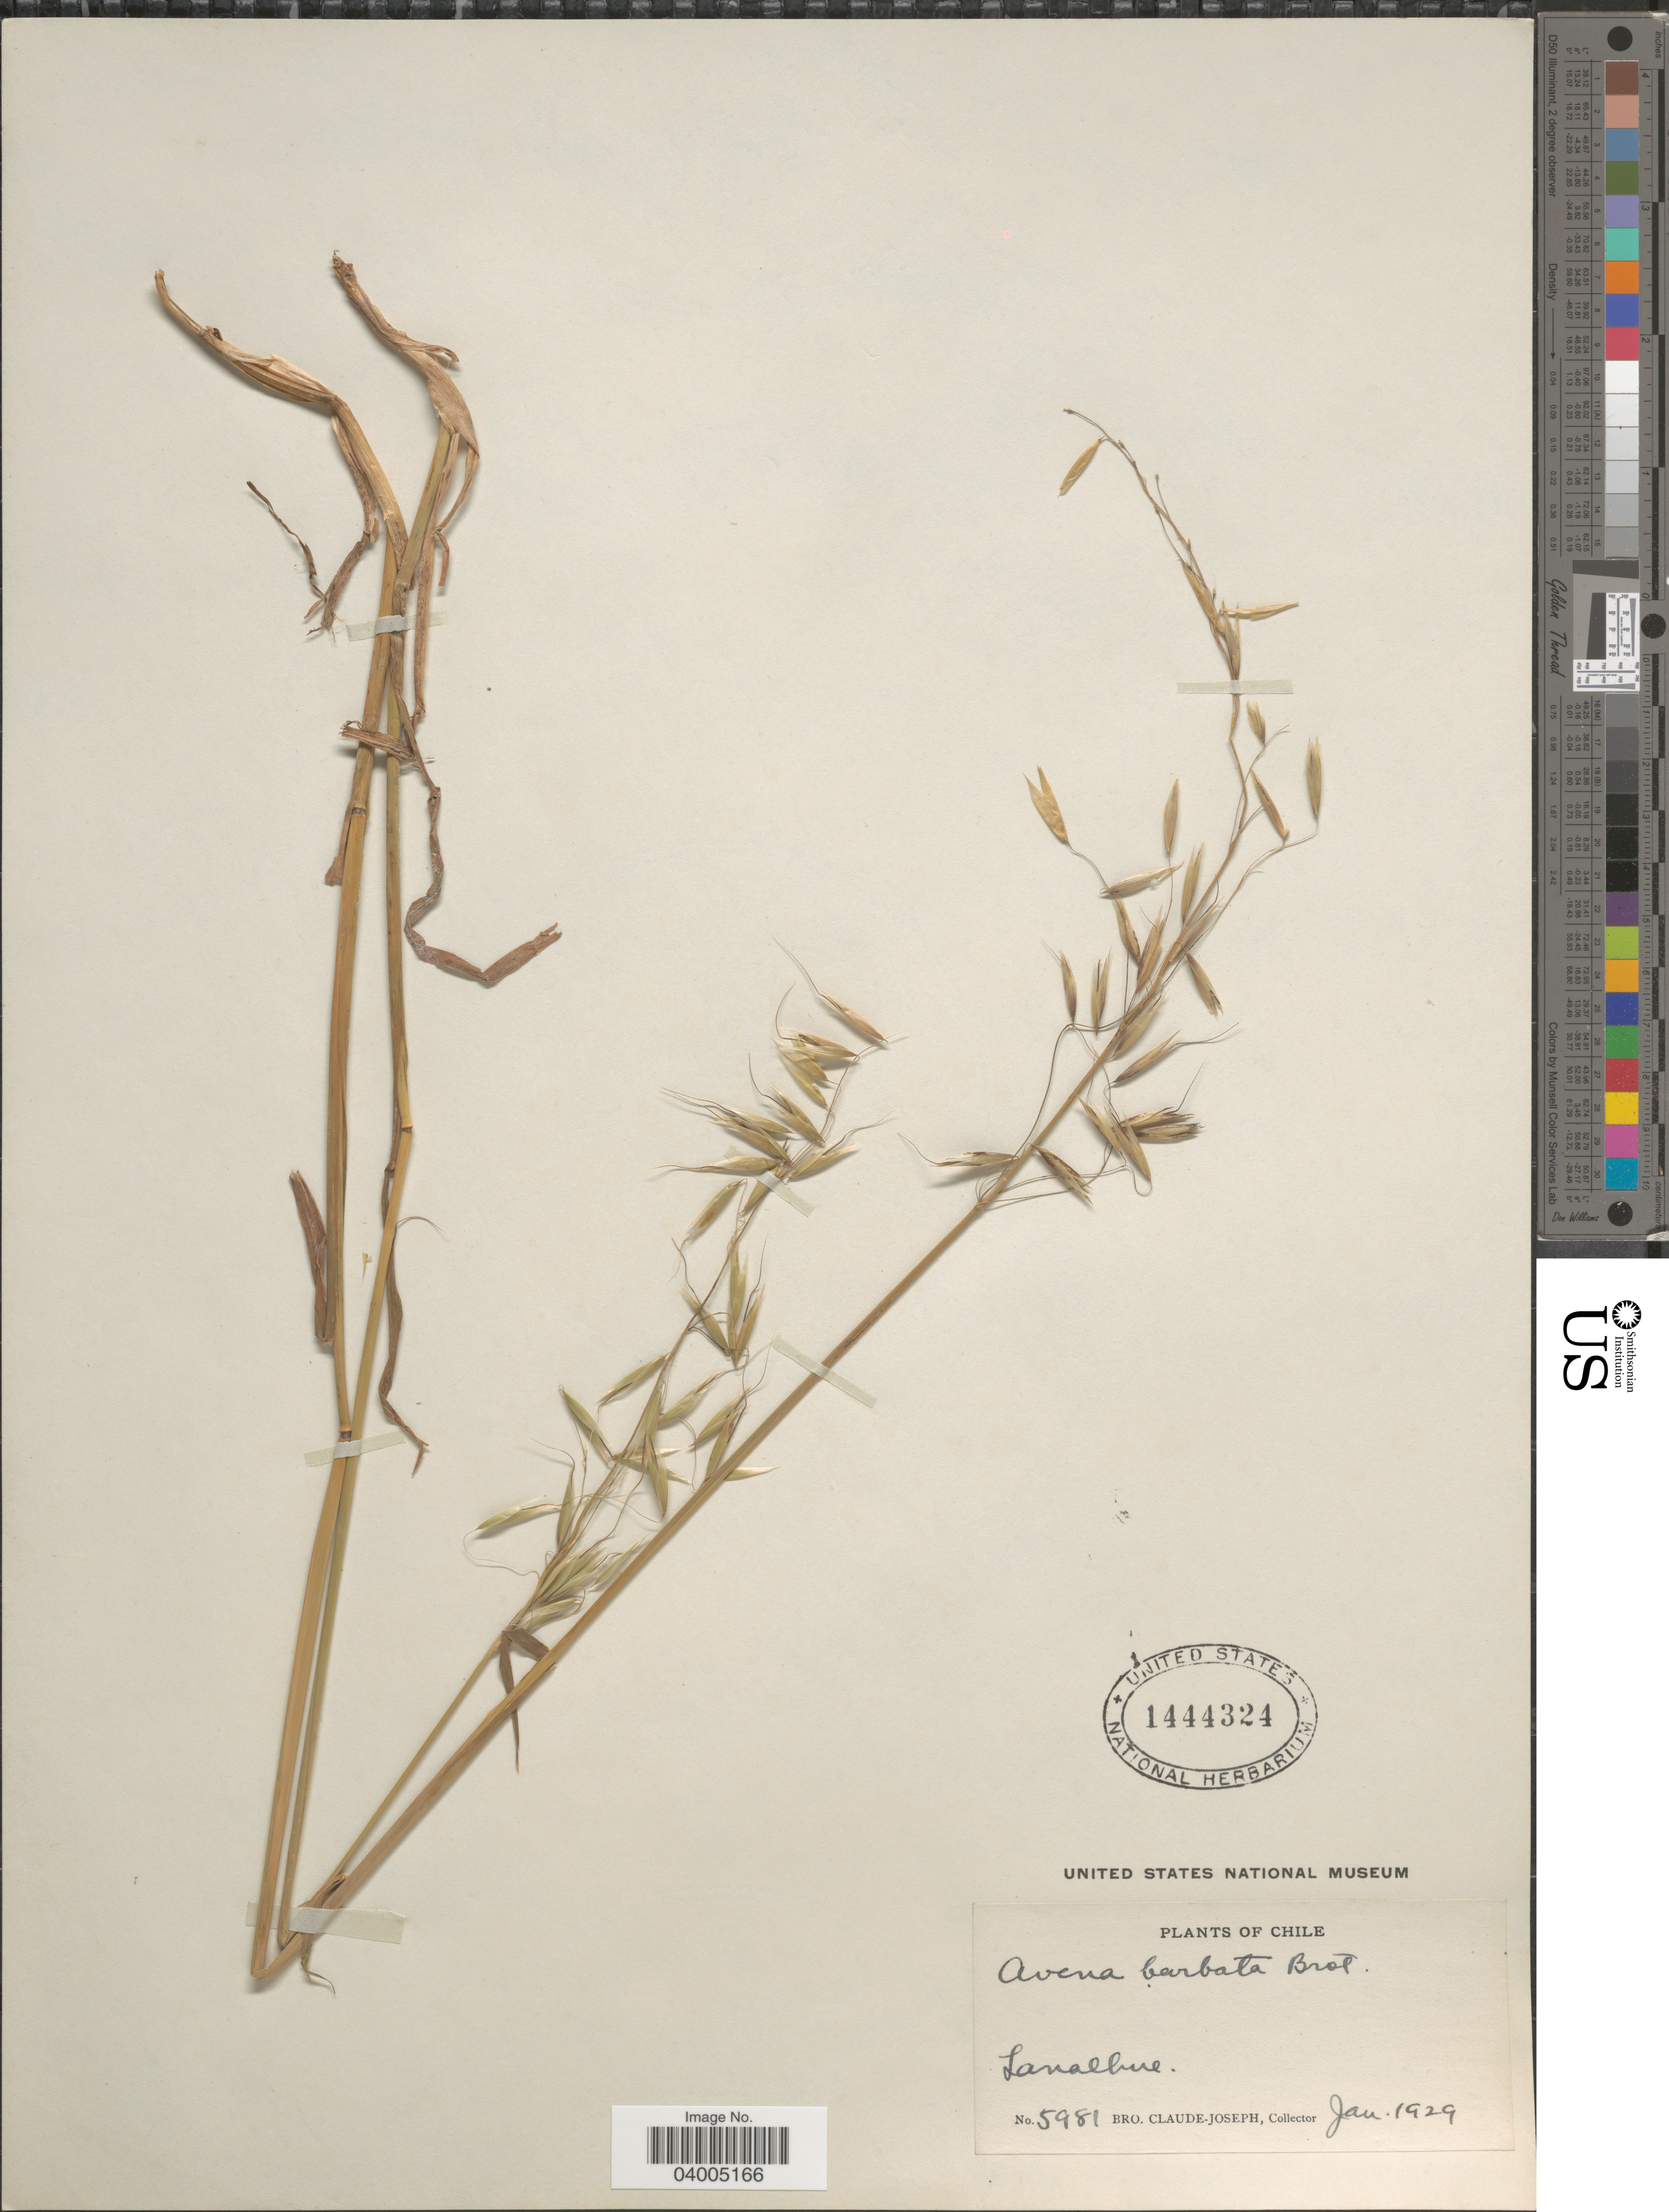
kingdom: Plantae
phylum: Tracheophyta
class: Liliopsida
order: Poales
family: Poaceae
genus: Avena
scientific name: Avena barbata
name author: Pott ex Link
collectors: Bro. Claude-Joseph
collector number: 5981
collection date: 1929-01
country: Chile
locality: Lanalhue.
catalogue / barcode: US 1444324